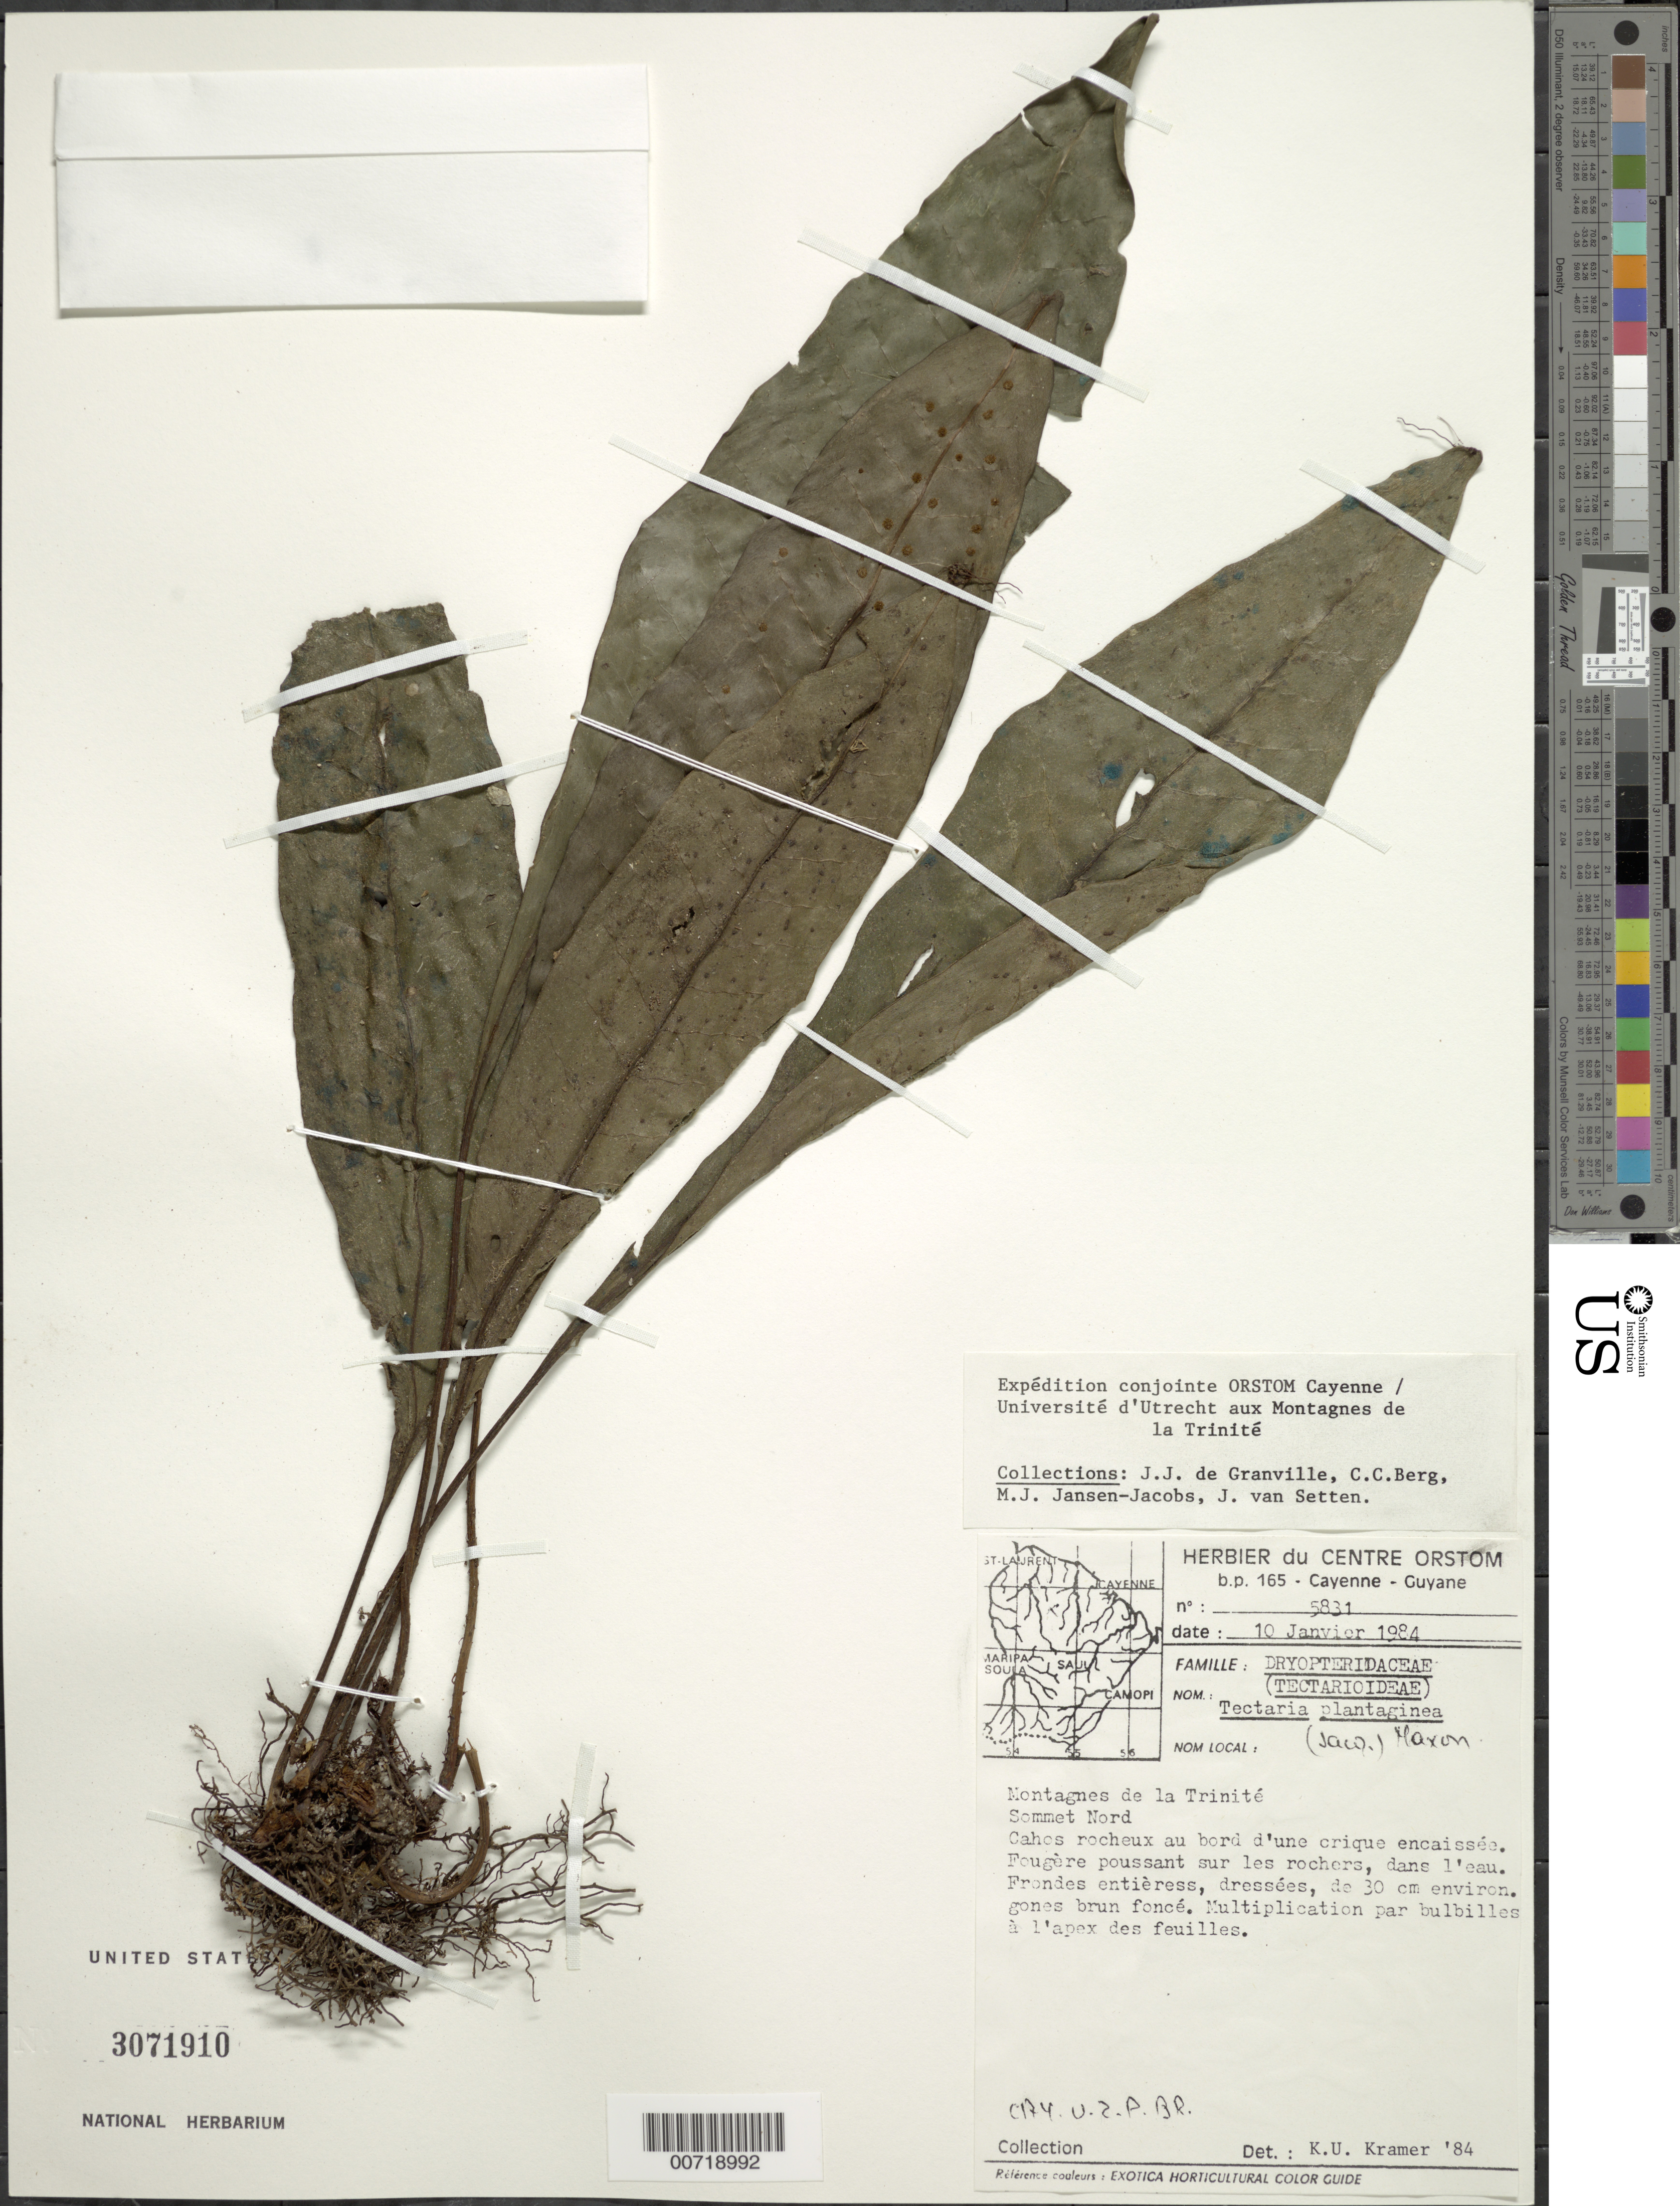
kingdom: Plantae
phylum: Tracheophyta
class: Polypodiopsida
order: Polypodiales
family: Tectariaceae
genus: Tectaria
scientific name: Tectaria plantaginea var. macrocarpa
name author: (Fée) C.V. Morton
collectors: J.-J. de Granville, C. C. Berg, M. J. Jansen-Jacobs & J. van Setten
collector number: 5831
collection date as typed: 10-Jan-84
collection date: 1984-01-10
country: French Guiana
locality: Montagnes de la Trinité, sommet Nord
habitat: Cahos rocheux au bord d'une crique encaissee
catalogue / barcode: US 3071910